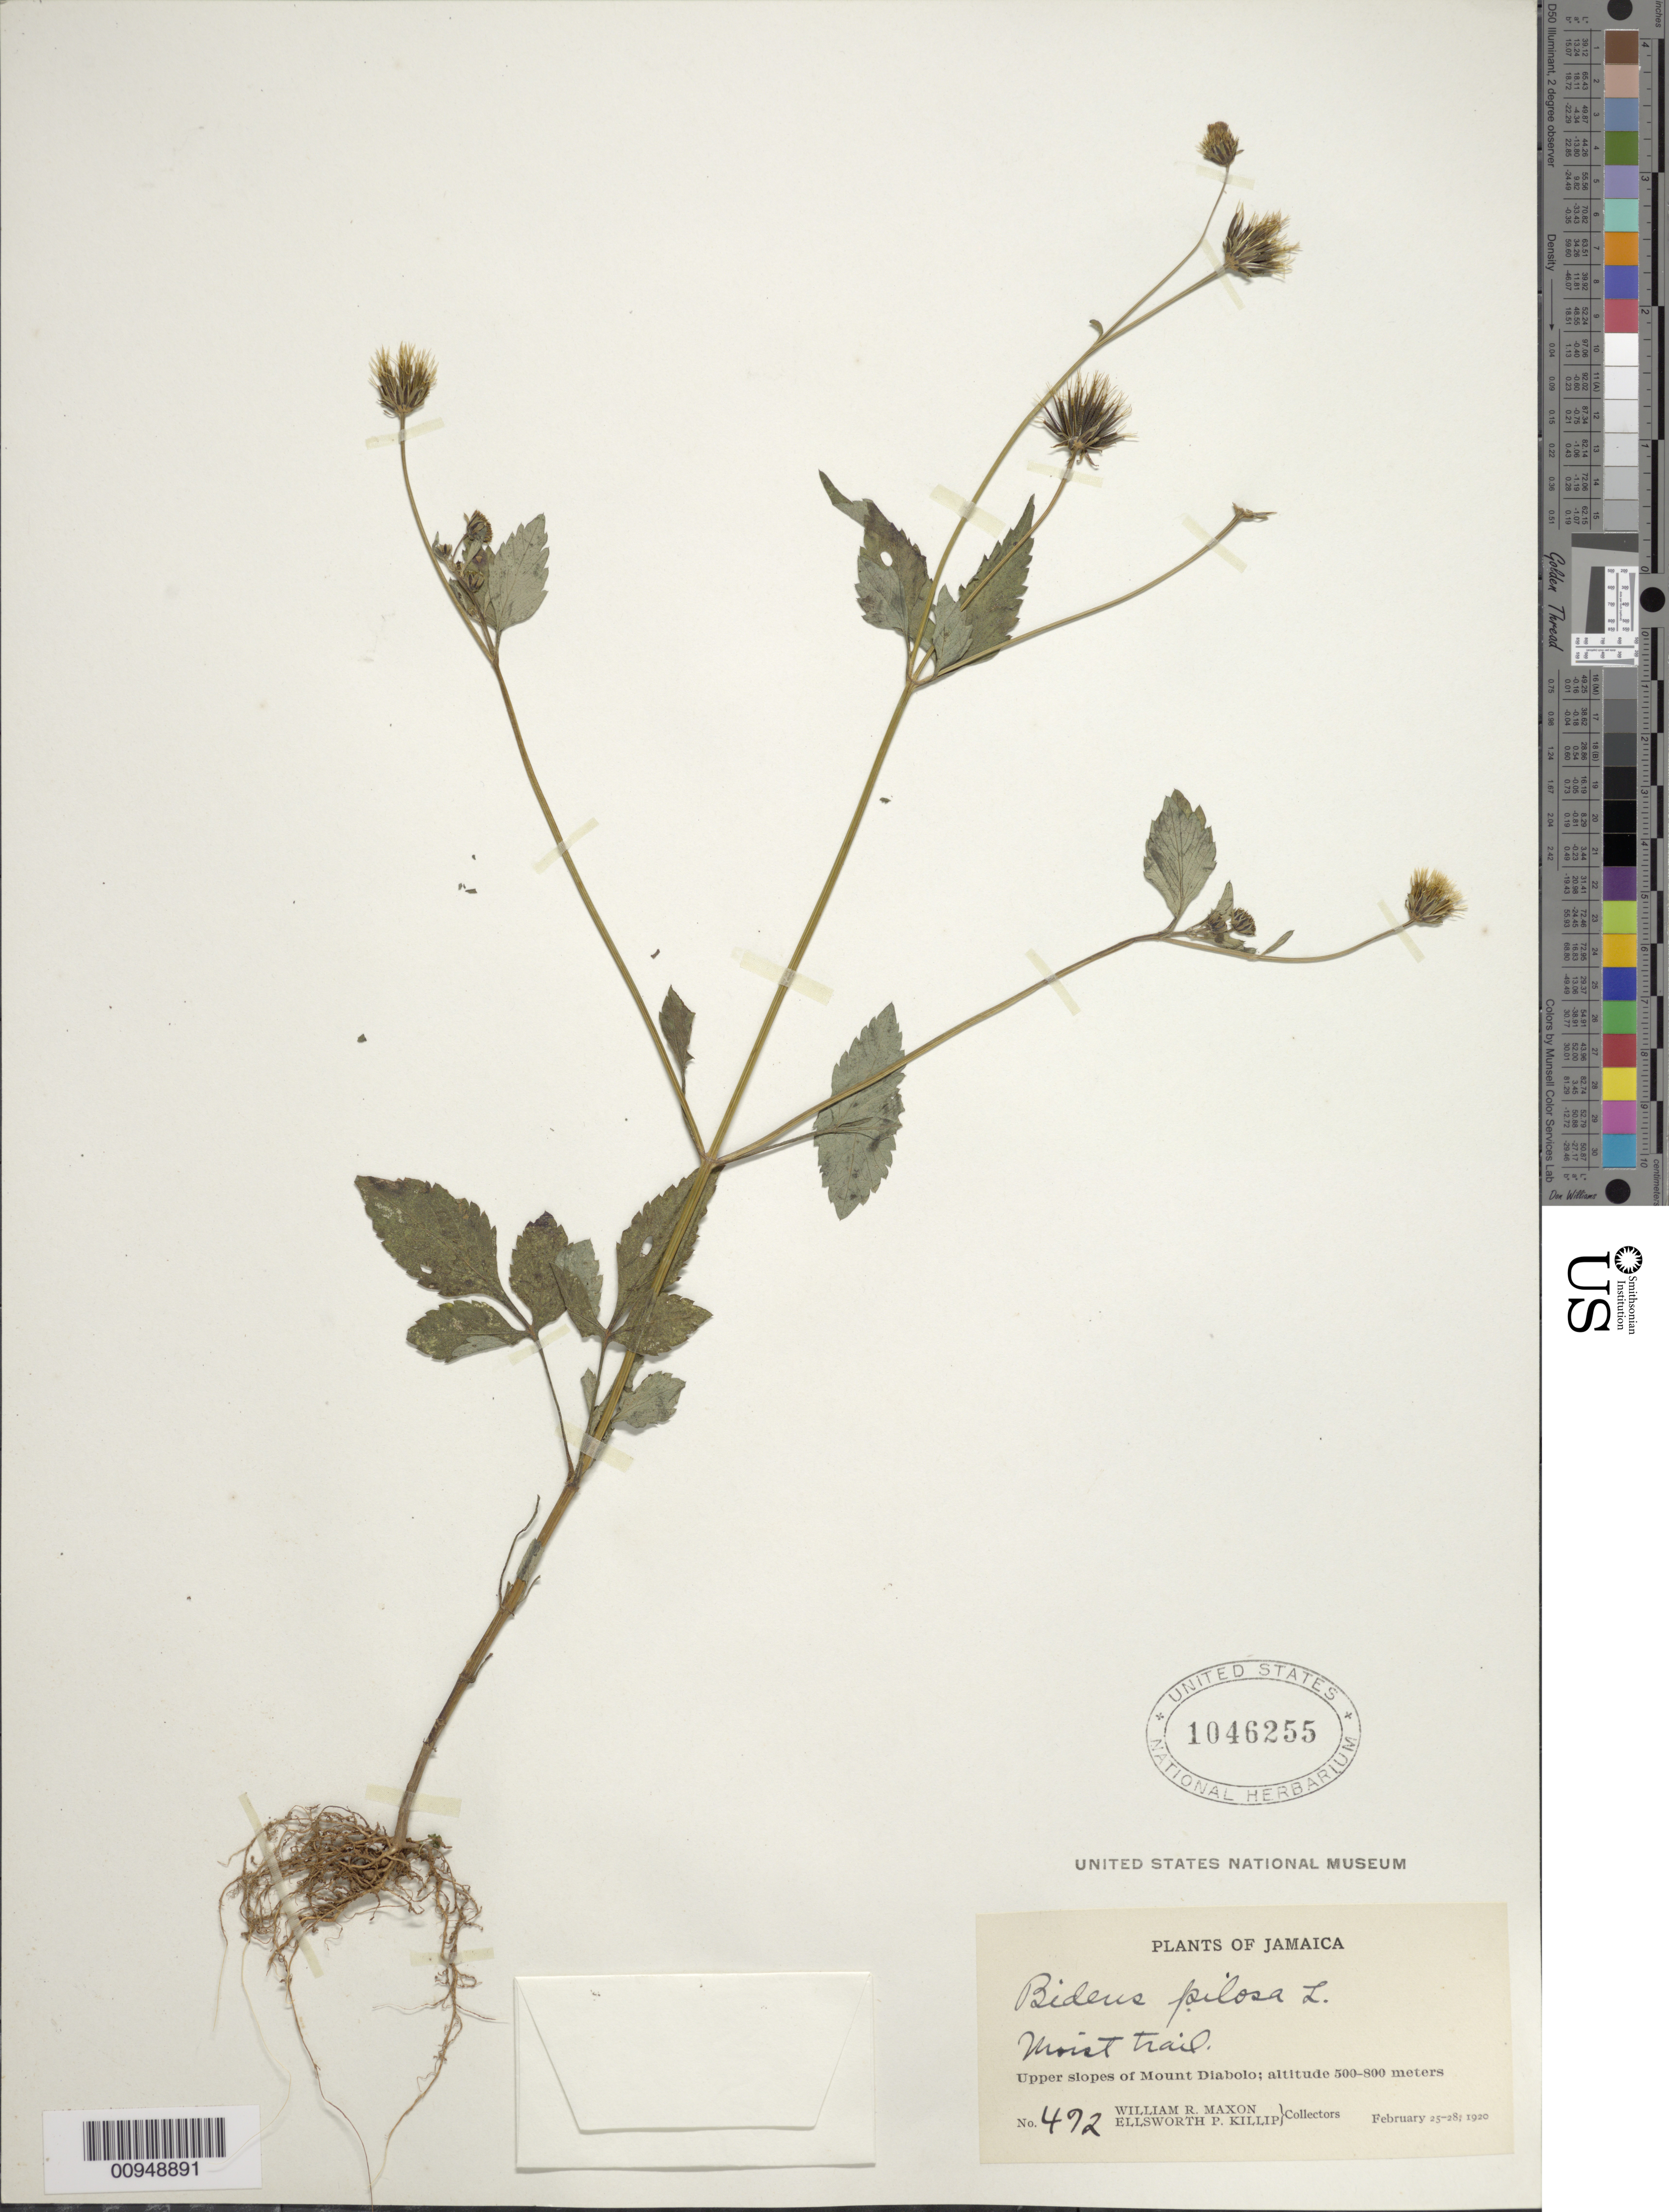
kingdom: Plantae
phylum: Tracheophyta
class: Magnoliopsida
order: Asterales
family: Asteraceae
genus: Bidens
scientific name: Bidens pilosa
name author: L.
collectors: W. R. Maxon & E. P. Killip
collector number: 472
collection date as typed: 25 Feb 1920 to 28 Feb 1920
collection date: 1920-02-25/1920-02-28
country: Jamaica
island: Jamaica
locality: Upper slopes of Mount Diabolo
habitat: Moist trail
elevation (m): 500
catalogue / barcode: US 1046255